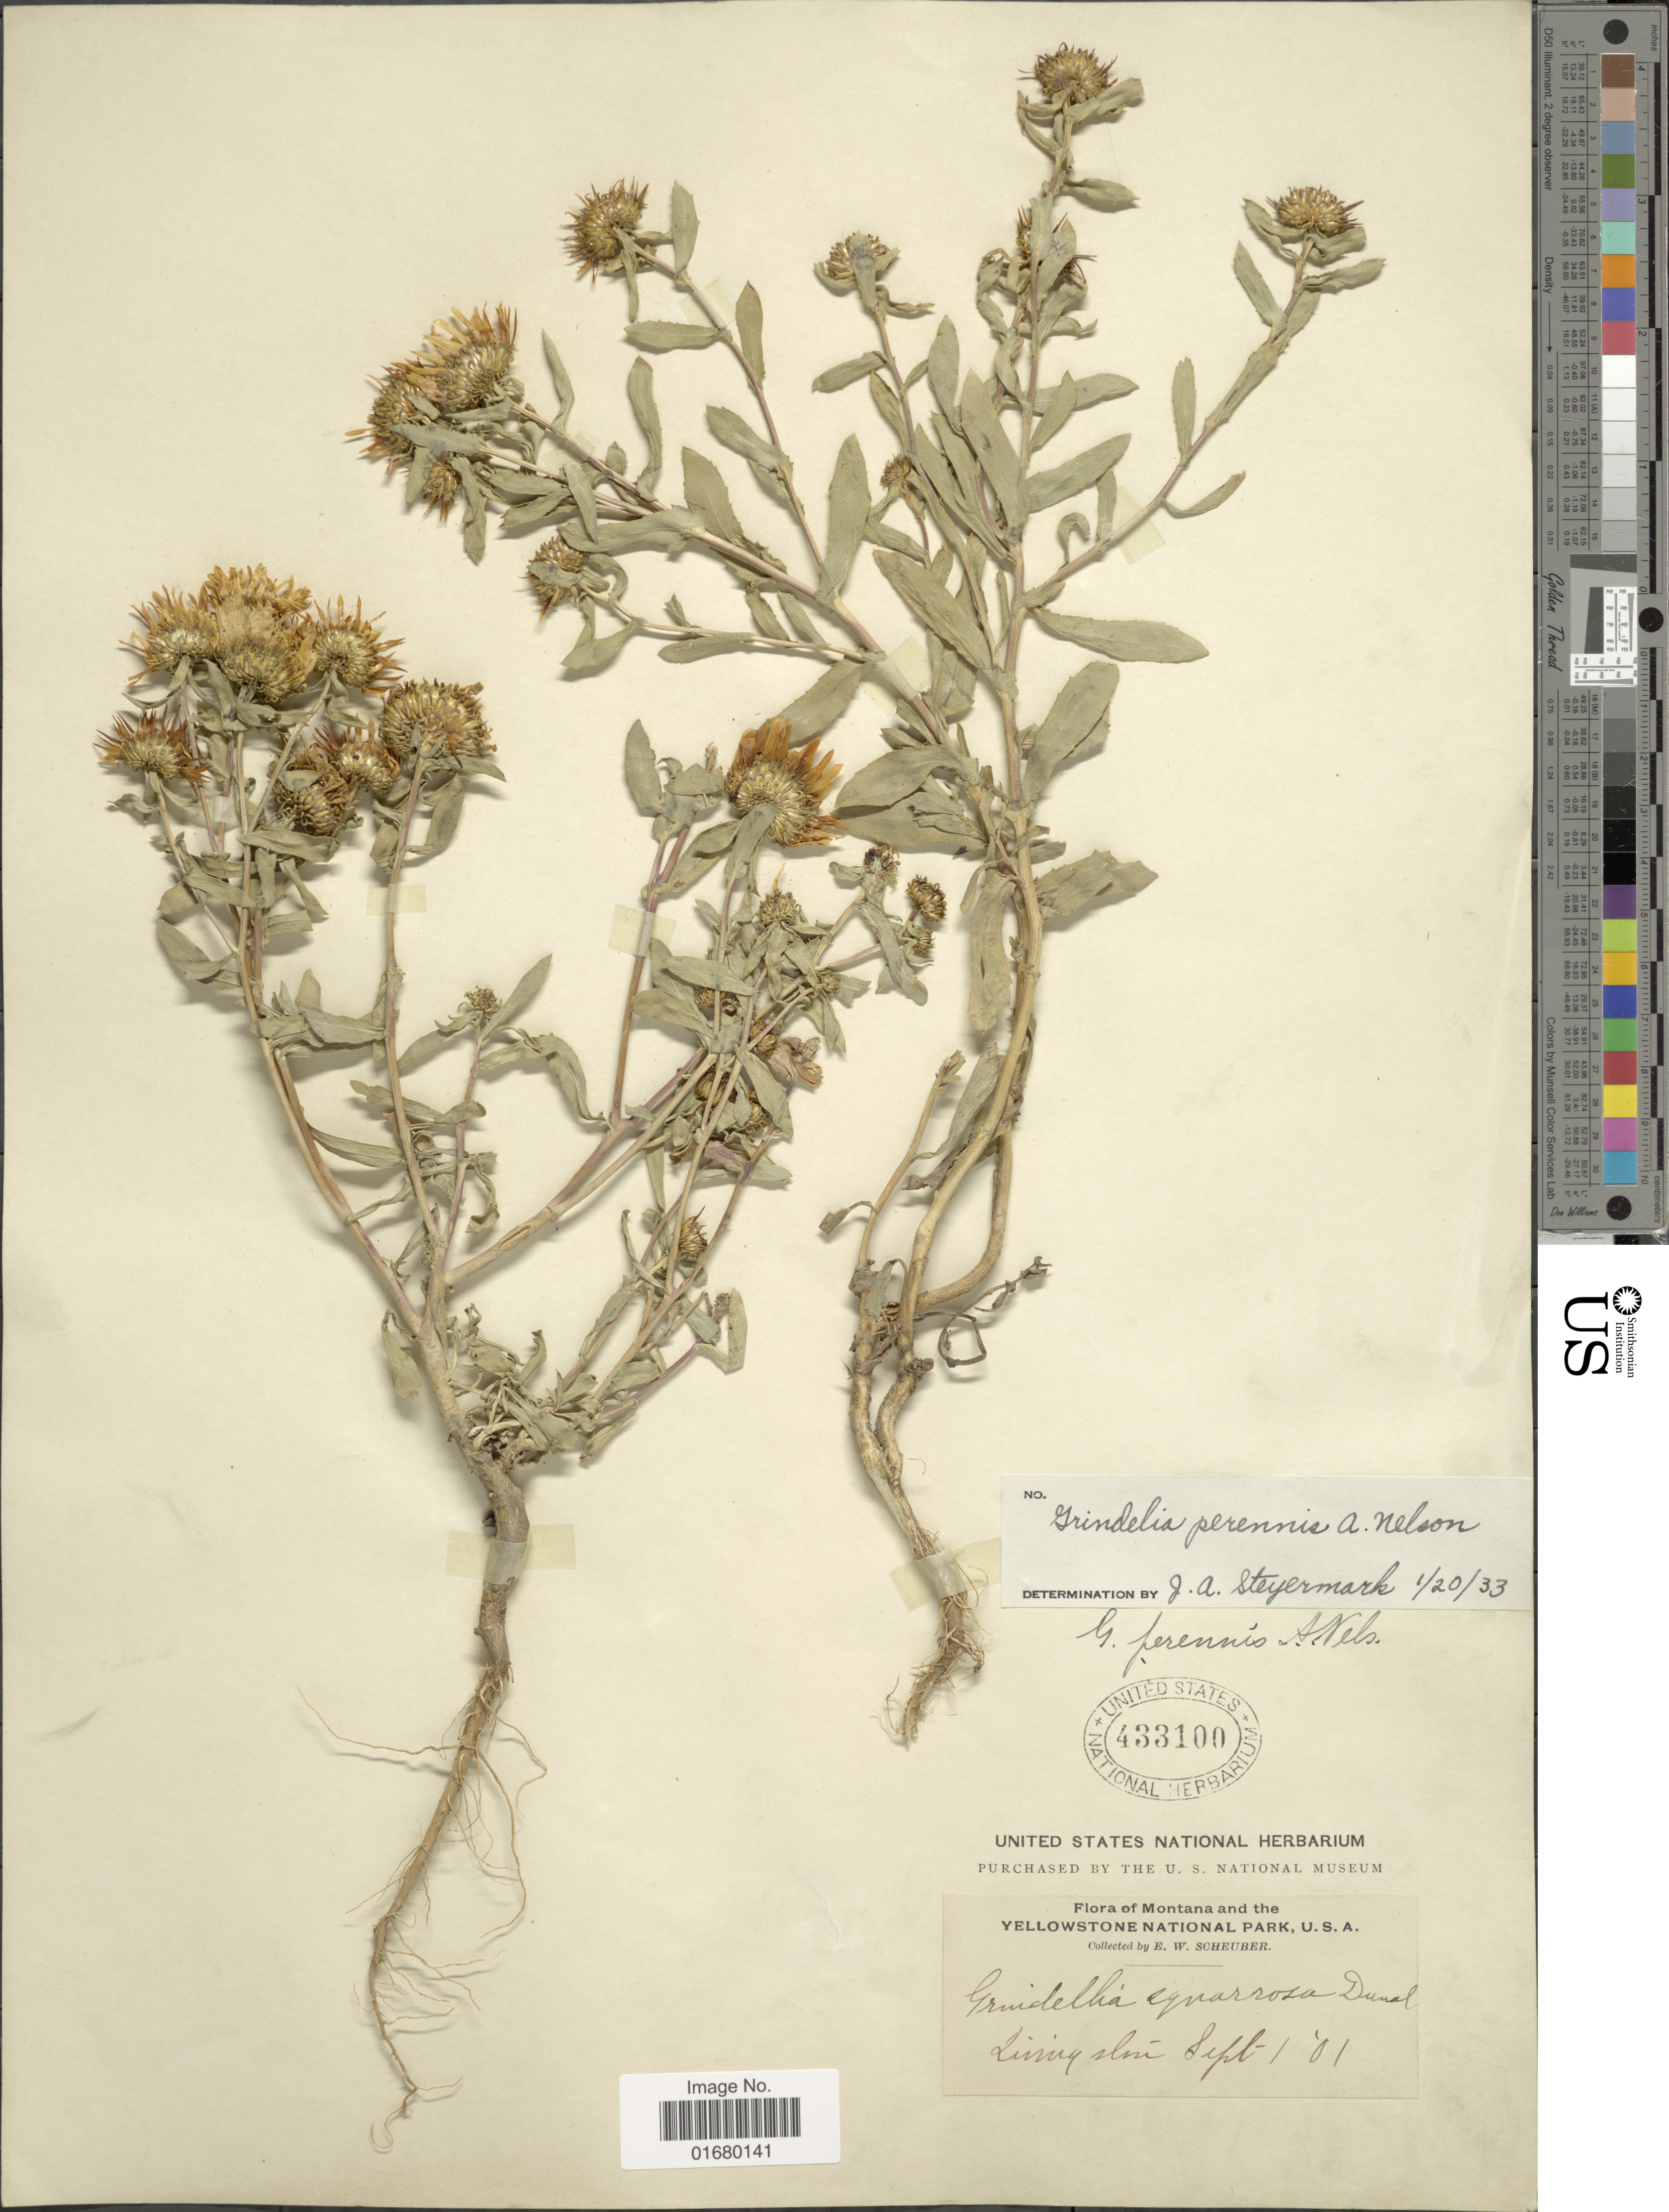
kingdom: Plantae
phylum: Tracheophyta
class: Magnoliopsida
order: Asterales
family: Asteraceae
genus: Grindelia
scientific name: Grindelia perennis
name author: A. Nelson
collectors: E. Scheuber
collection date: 1901-09-01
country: United States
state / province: Montana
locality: The Yellowstone National Park. Livingston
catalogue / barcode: US 433100